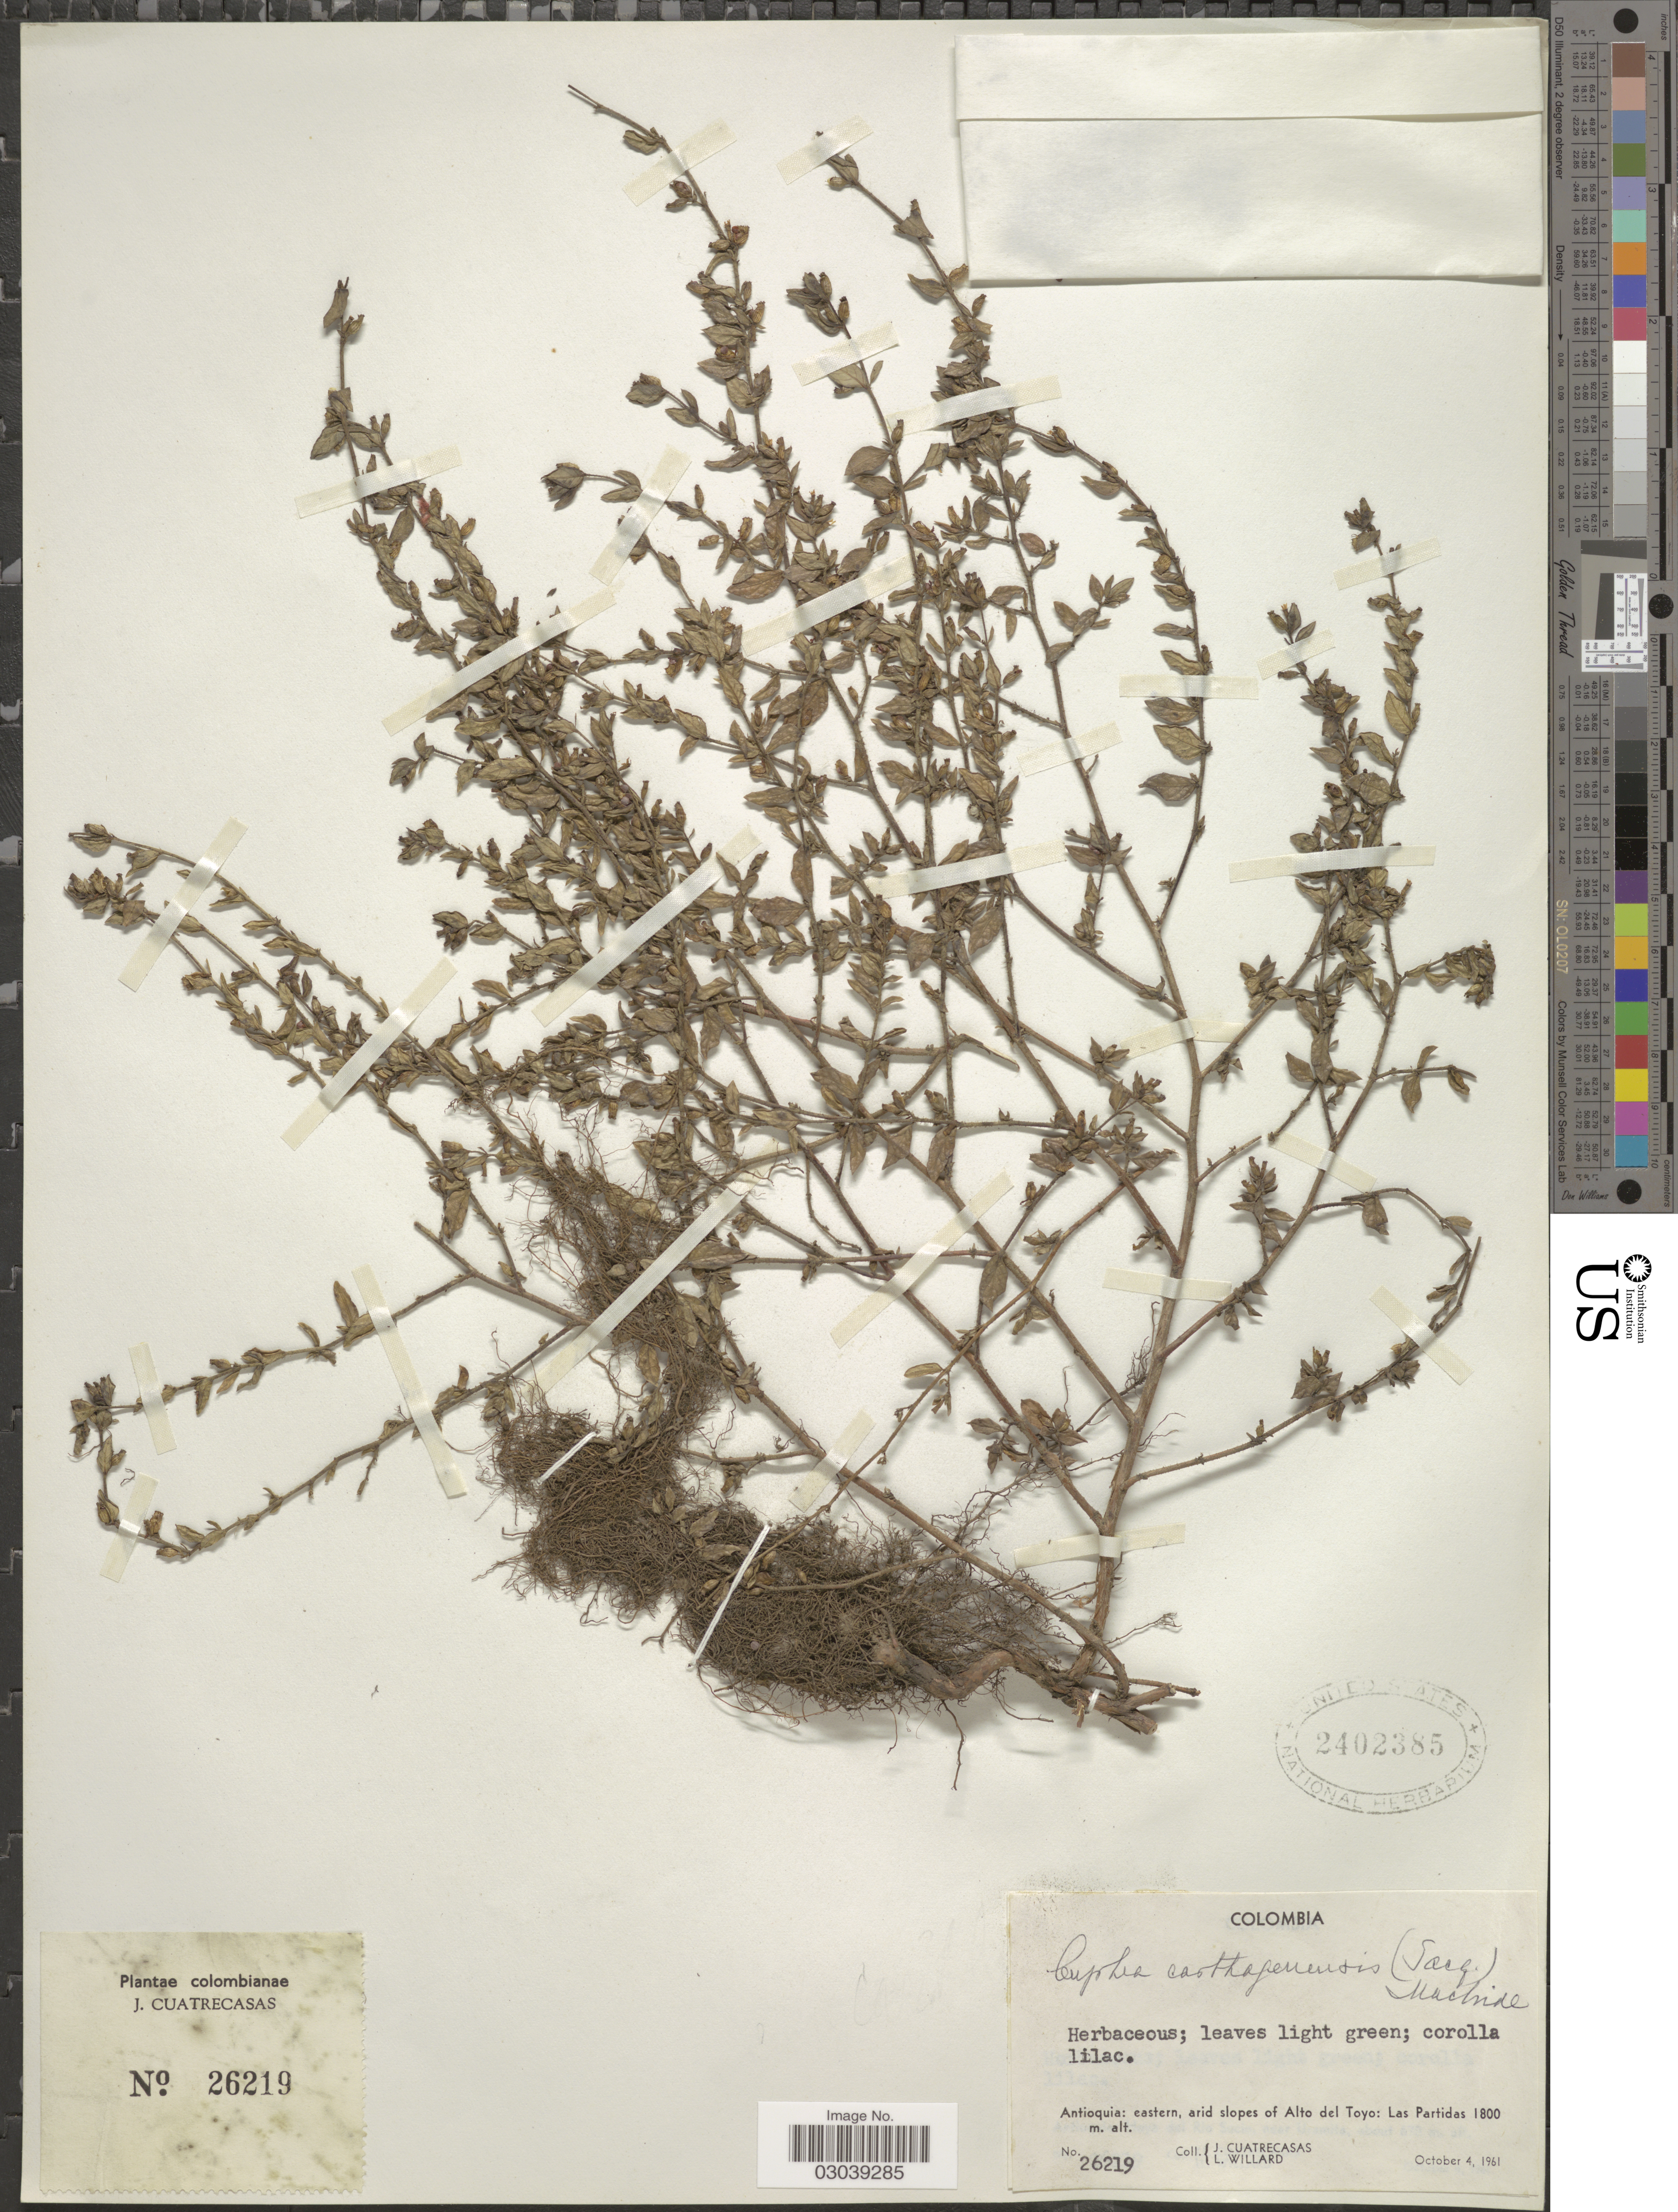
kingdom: Plantae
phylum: Tracheophyta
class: Magnoliopsida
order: Myrtales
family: Lythraceae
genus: Cuphea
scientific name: Cuphea carthagenensis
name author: (Jacq.) J.F. Macbr.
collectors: J. Cuatrecasas & L. Willard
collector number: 26219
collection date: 1961-10-04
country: Colombia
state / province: Antioquia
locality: Eastern, arid slopes of Alto del Toyo: Las Partidas.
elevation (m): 1800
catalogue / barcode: US 2402385